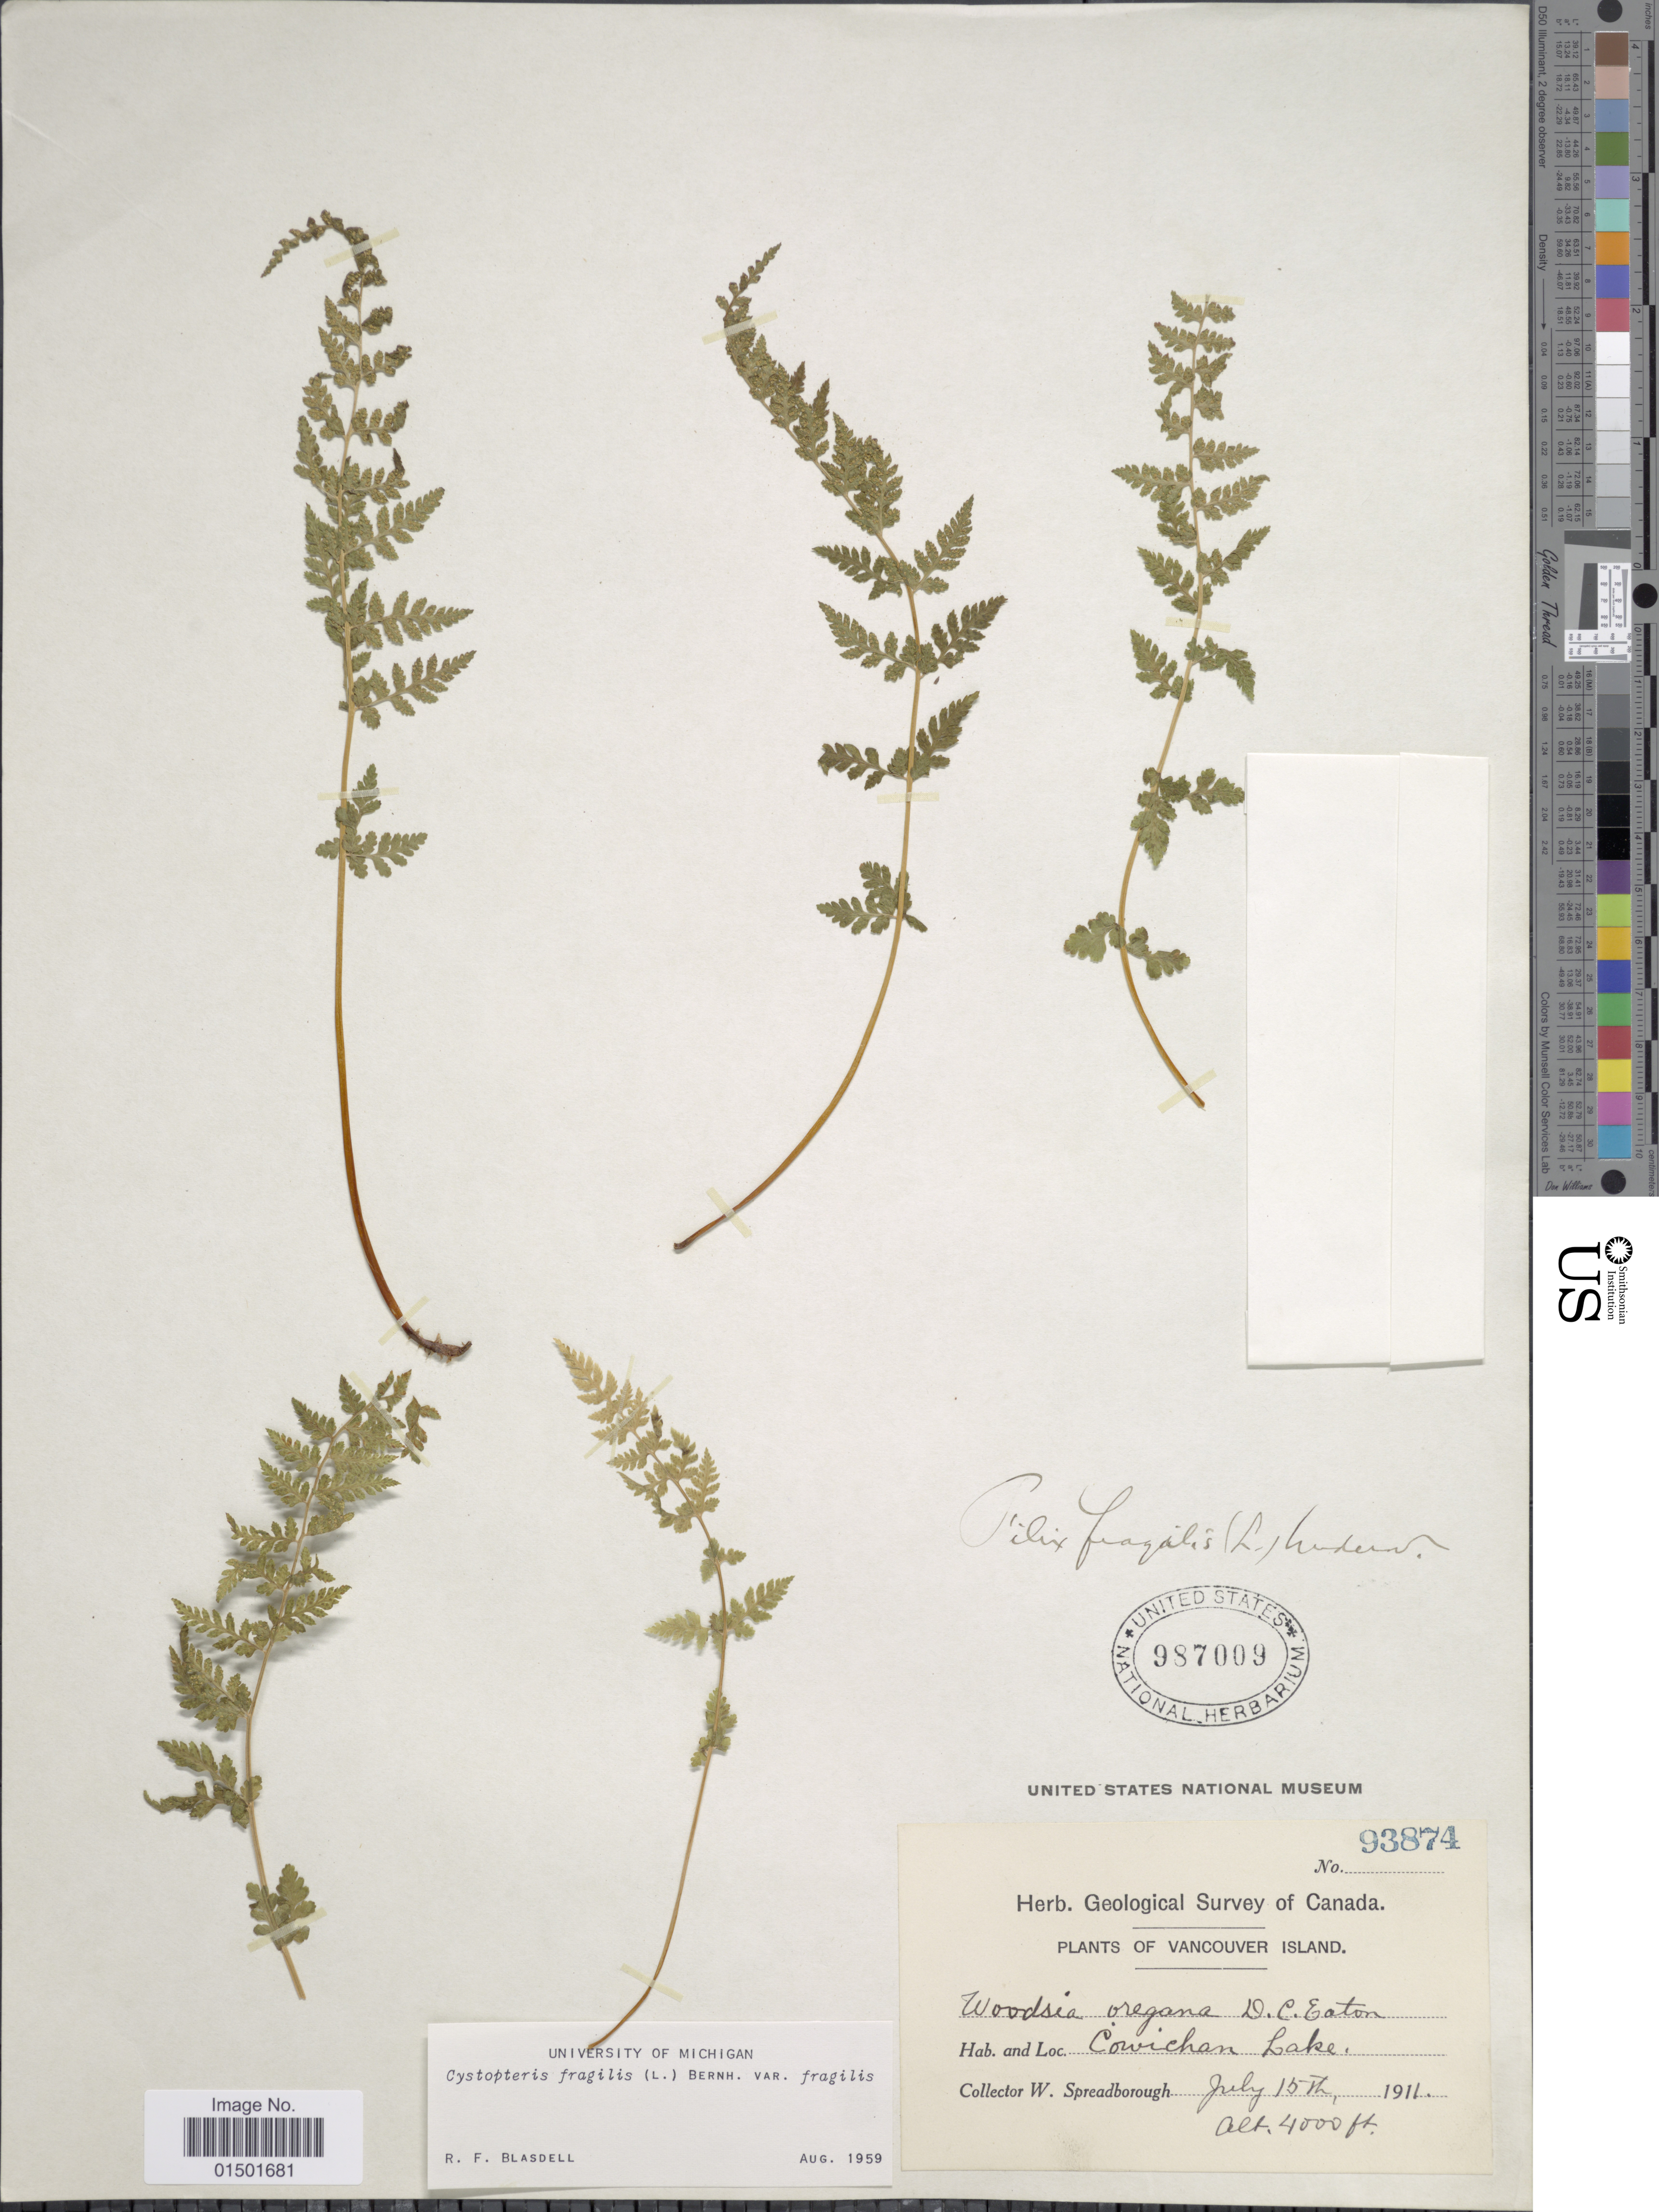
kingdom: Plantae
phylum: Tracheophyta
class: Polypodiopsida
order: Polypodiales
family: Cystopteridaceae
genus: Cystopteris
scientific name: Cystopteris fragilis var. fragilis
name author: (L.) Bernh.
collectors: W. Spreadborough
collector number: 93874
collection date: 1911-07-15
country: Canada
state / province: British Columbia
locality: Vancouver Island. Cowichan Lake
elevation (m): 1219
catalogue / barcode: US 987009